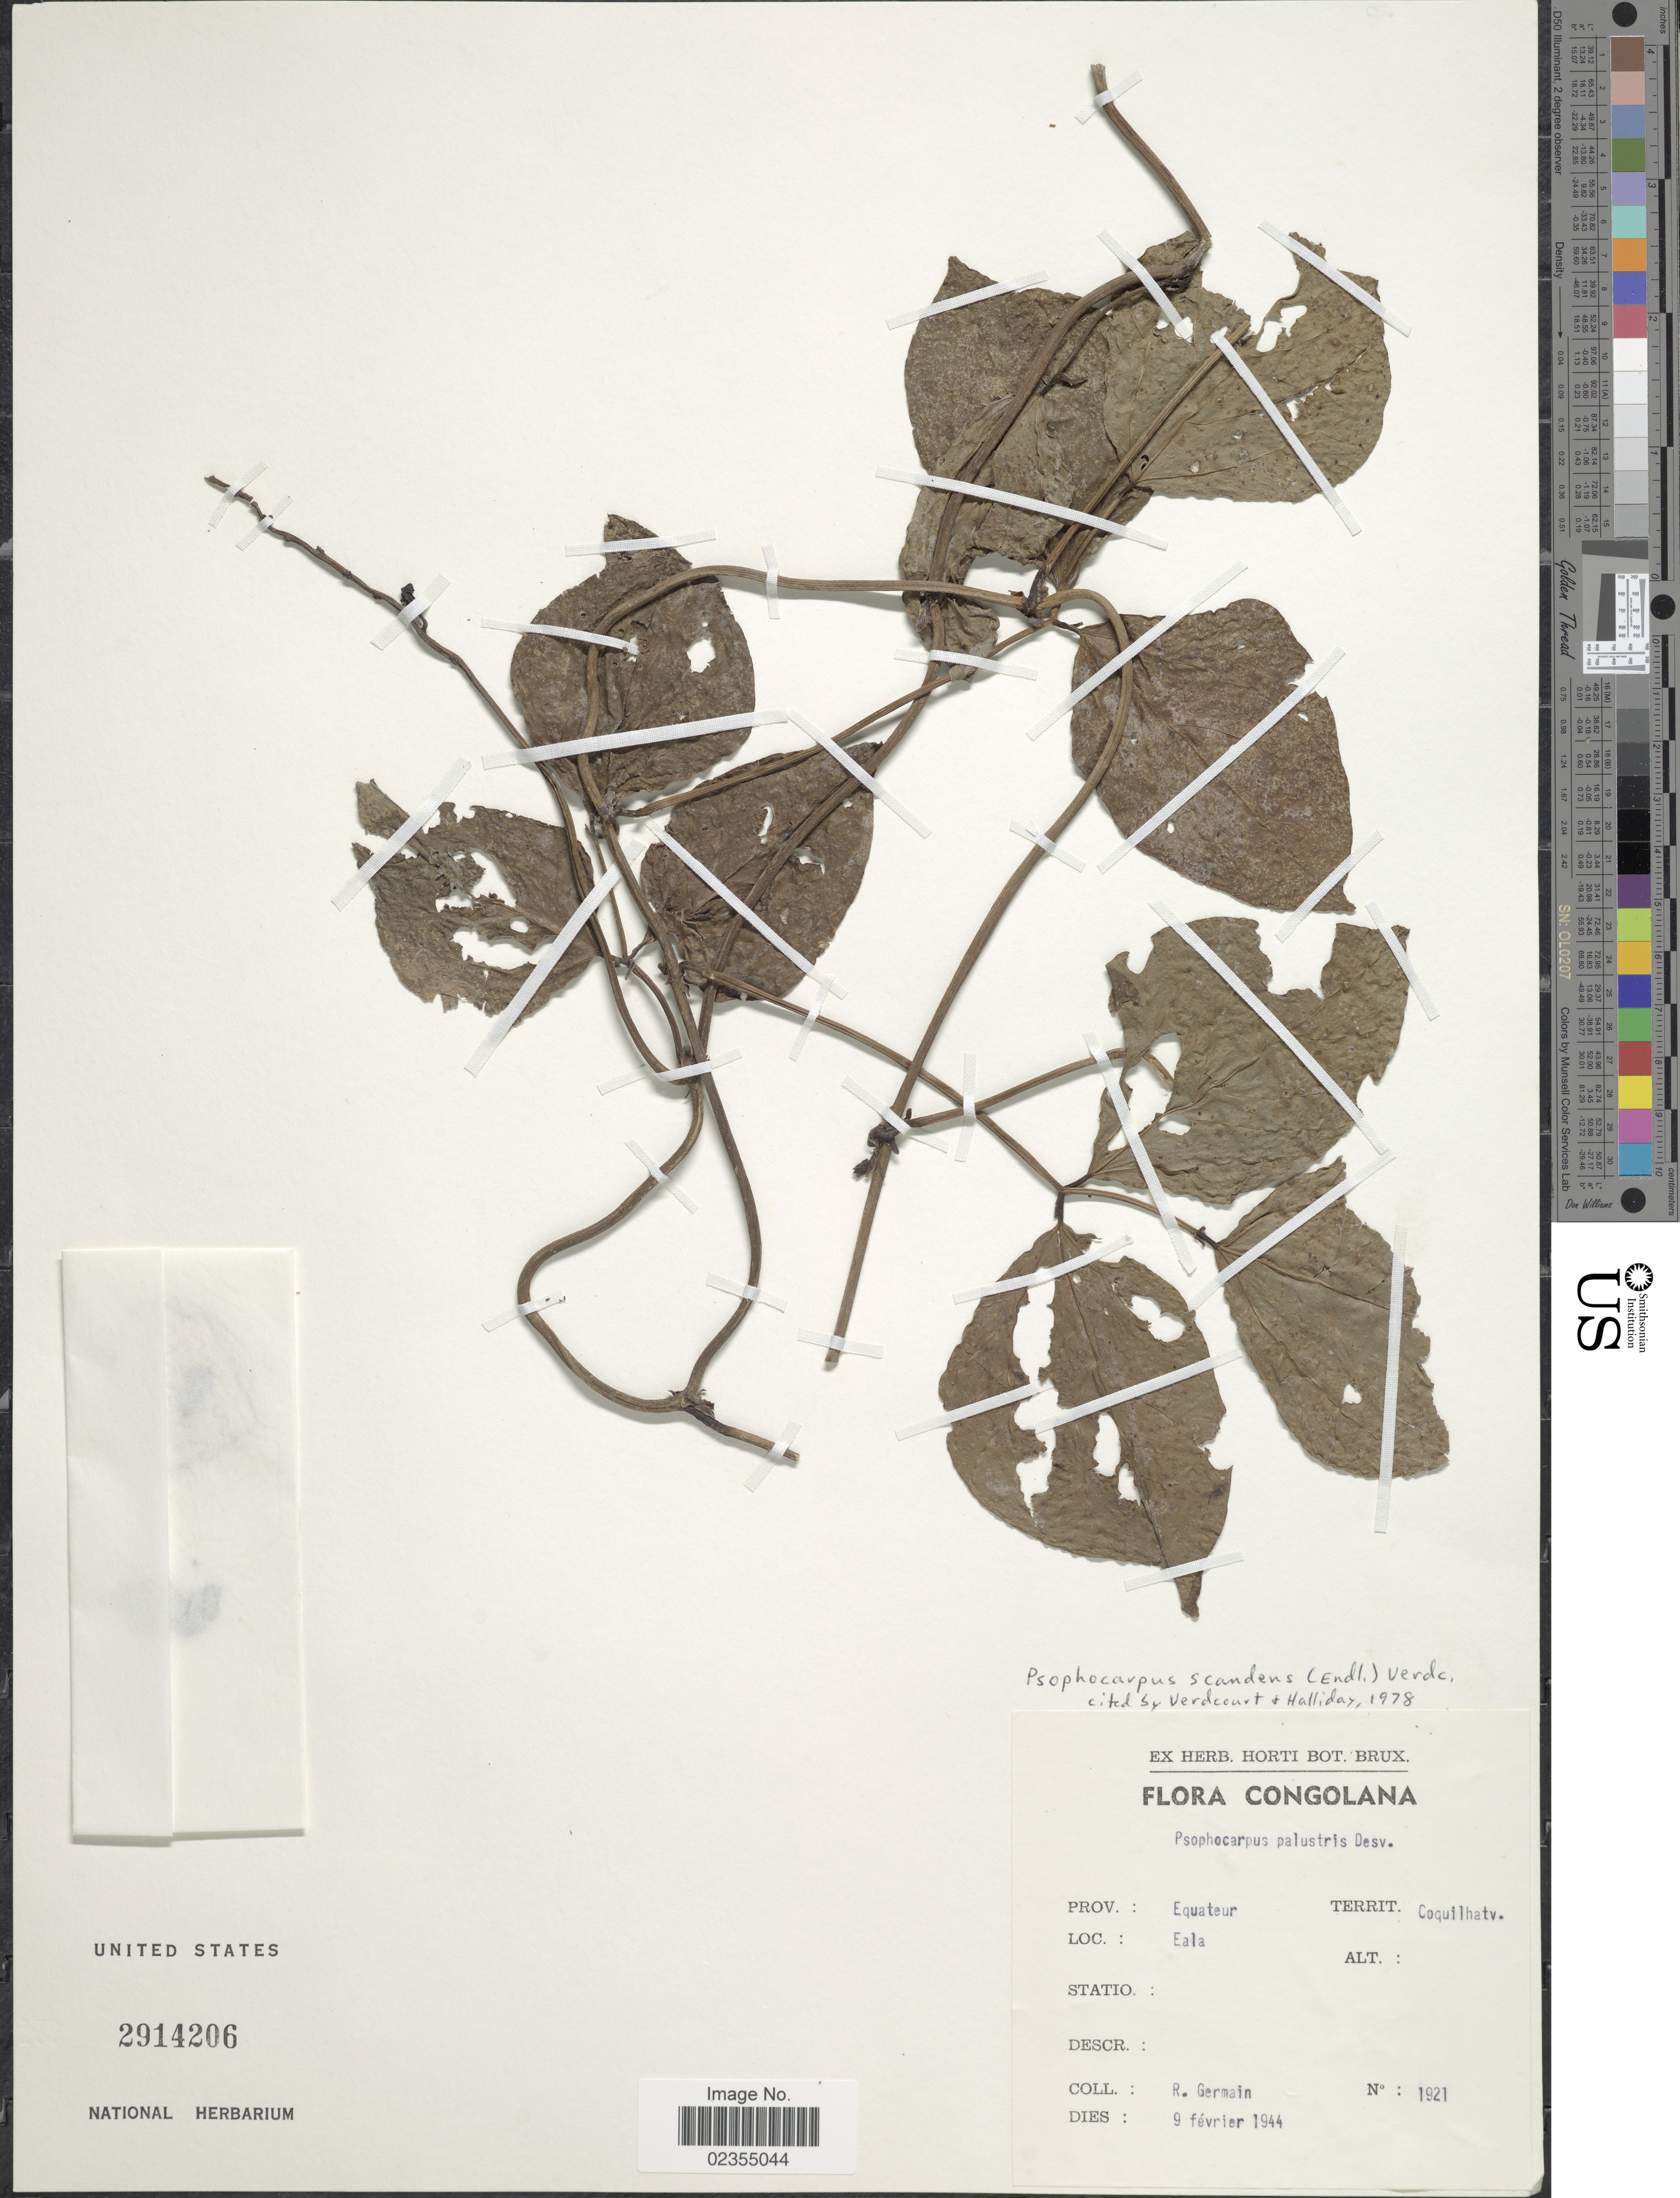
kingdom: Plantae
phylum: Tracheophyta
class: Magnoliopsida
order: Fabales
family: Fabaceae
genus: Psophocarpus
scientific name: Psophocarpus scandens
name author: (Endl.) Verdc.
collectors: R. Germain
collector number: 1921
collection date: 1944-02-09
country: Congo, Democratic Republic of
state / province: Equateur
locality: Congolana. Territ. Coquilhatv. Eala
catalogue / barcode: US 2914206